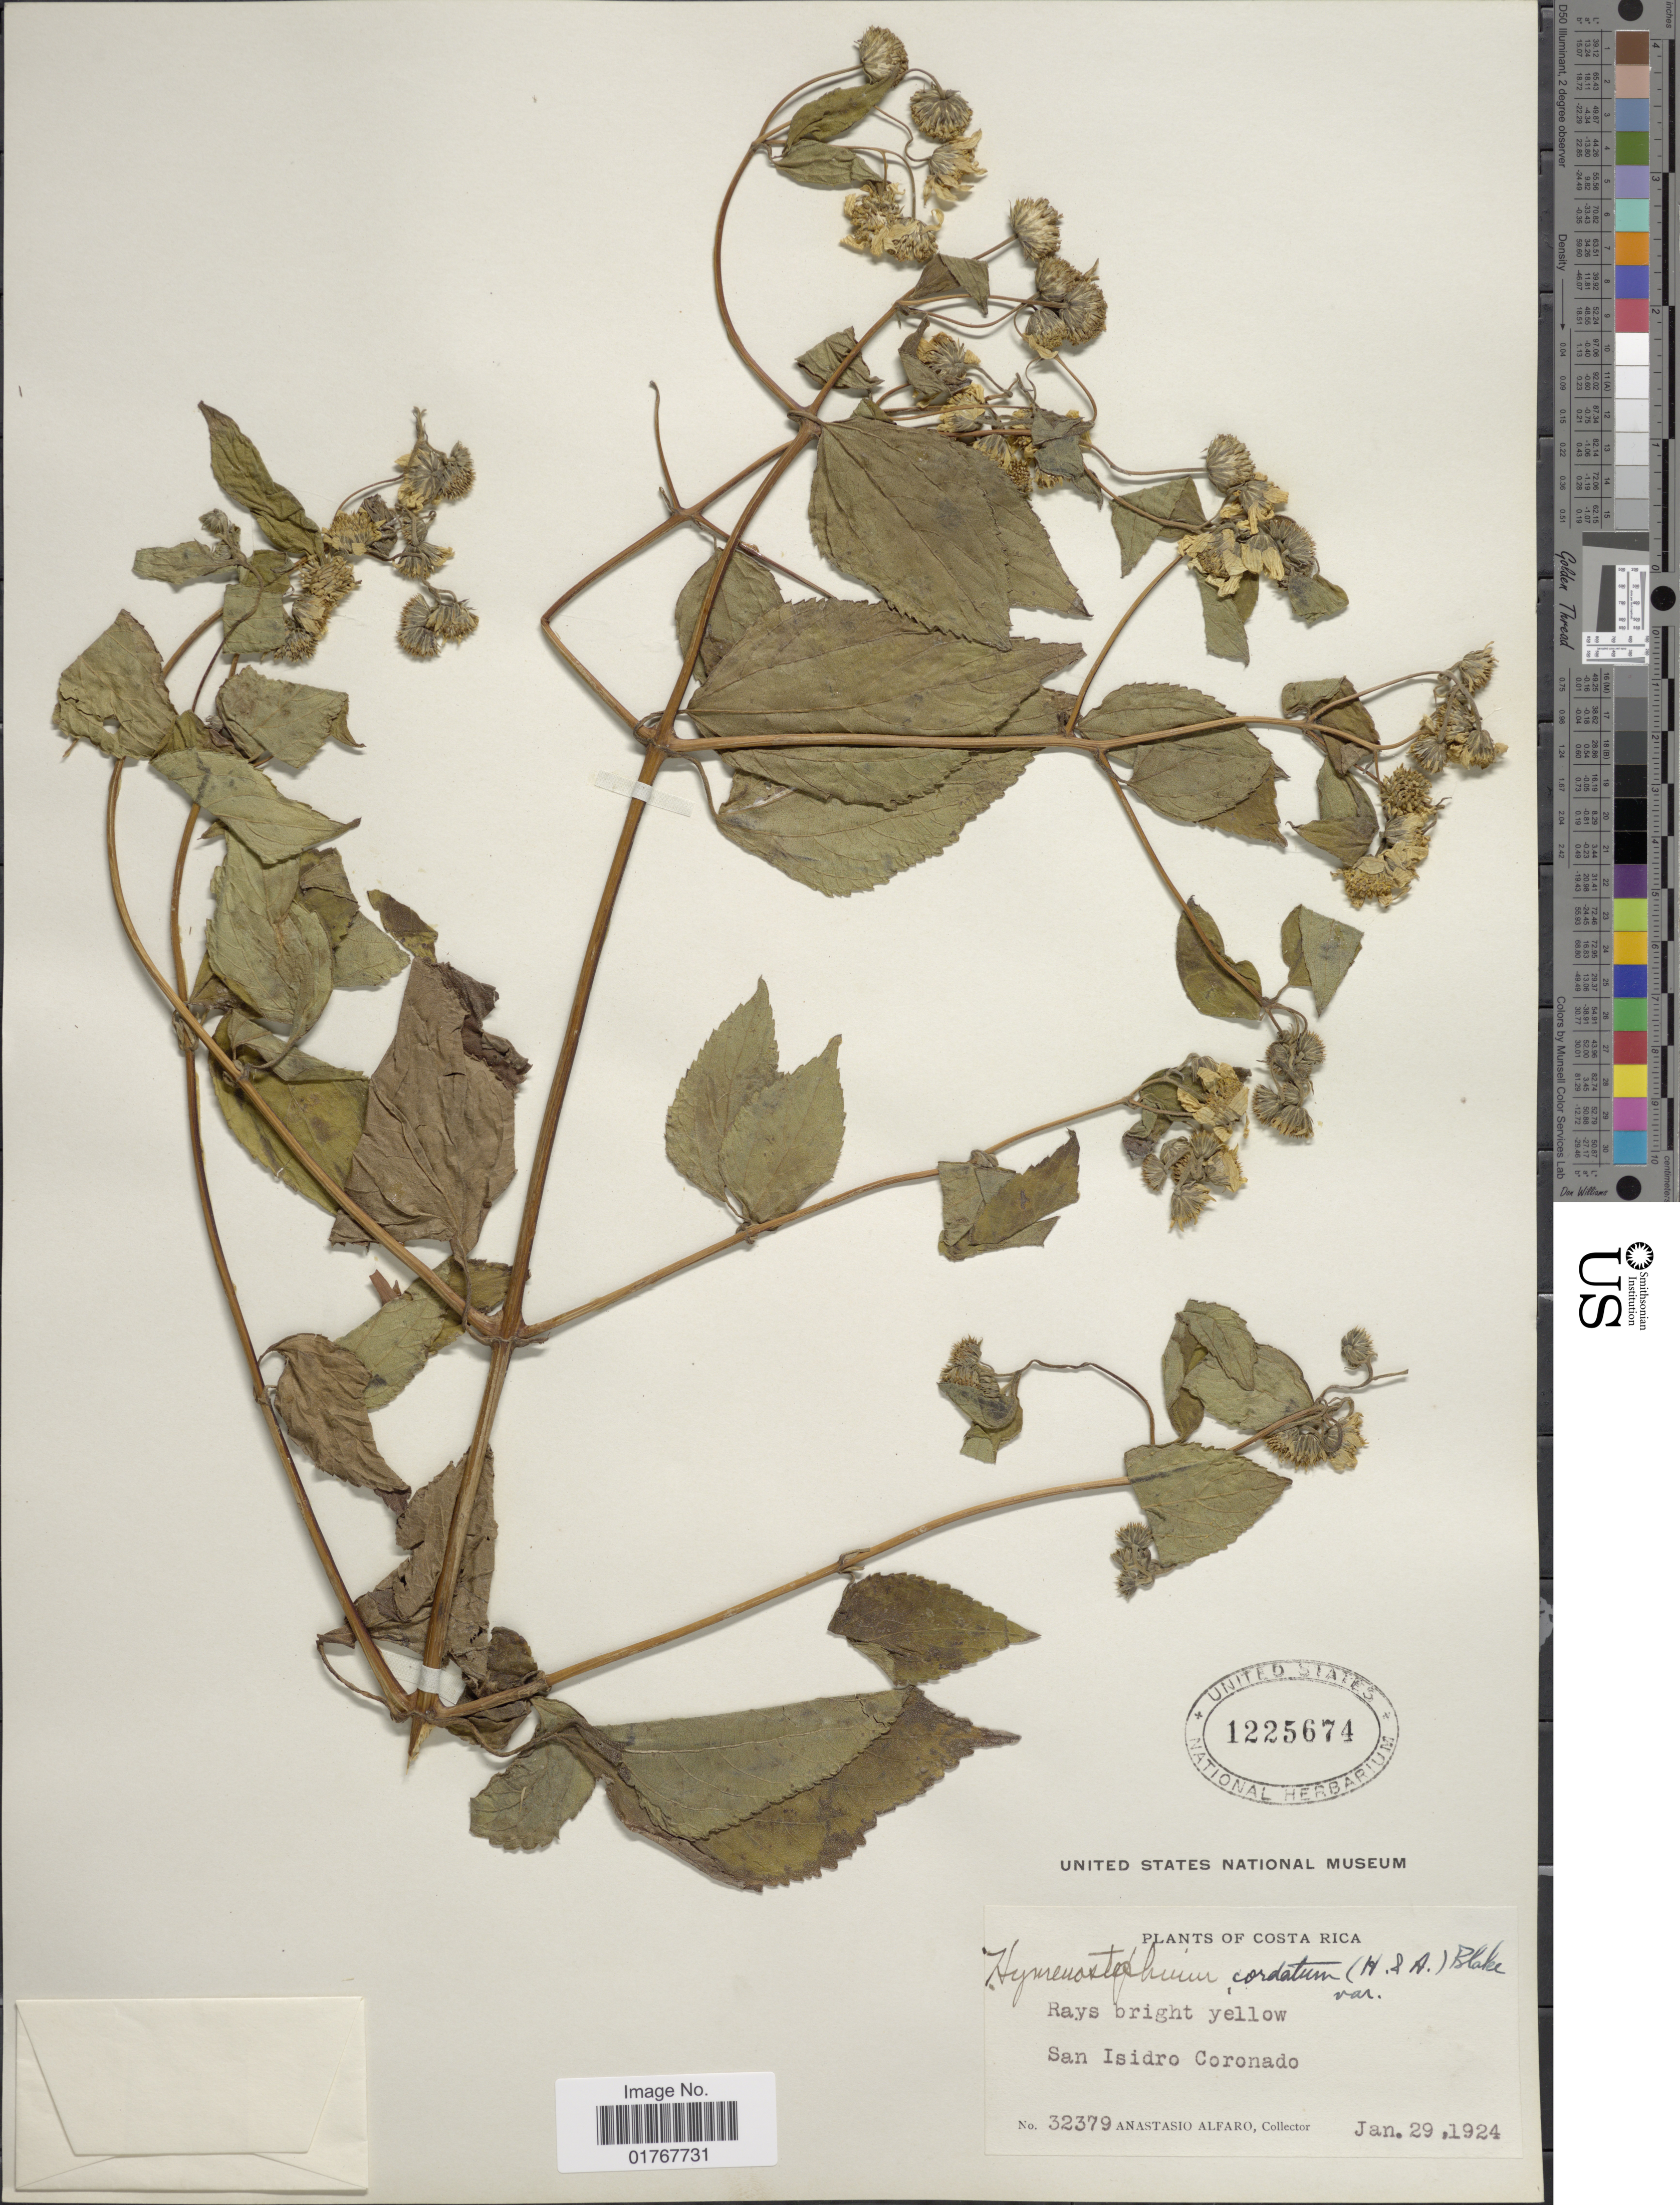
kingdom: Plantae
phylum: Tracheophyta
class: Magnoliopsida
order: Asterales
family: Asteraceae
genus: Viguiera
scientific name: Viguiera cordata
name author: (Hook. & Arn.) D'Arcy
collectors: A. Alfaro Gonzalez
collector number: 32379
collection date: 1924-01-29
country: Costa Rica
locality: San Isidro Coronado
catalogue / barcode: US 1225674